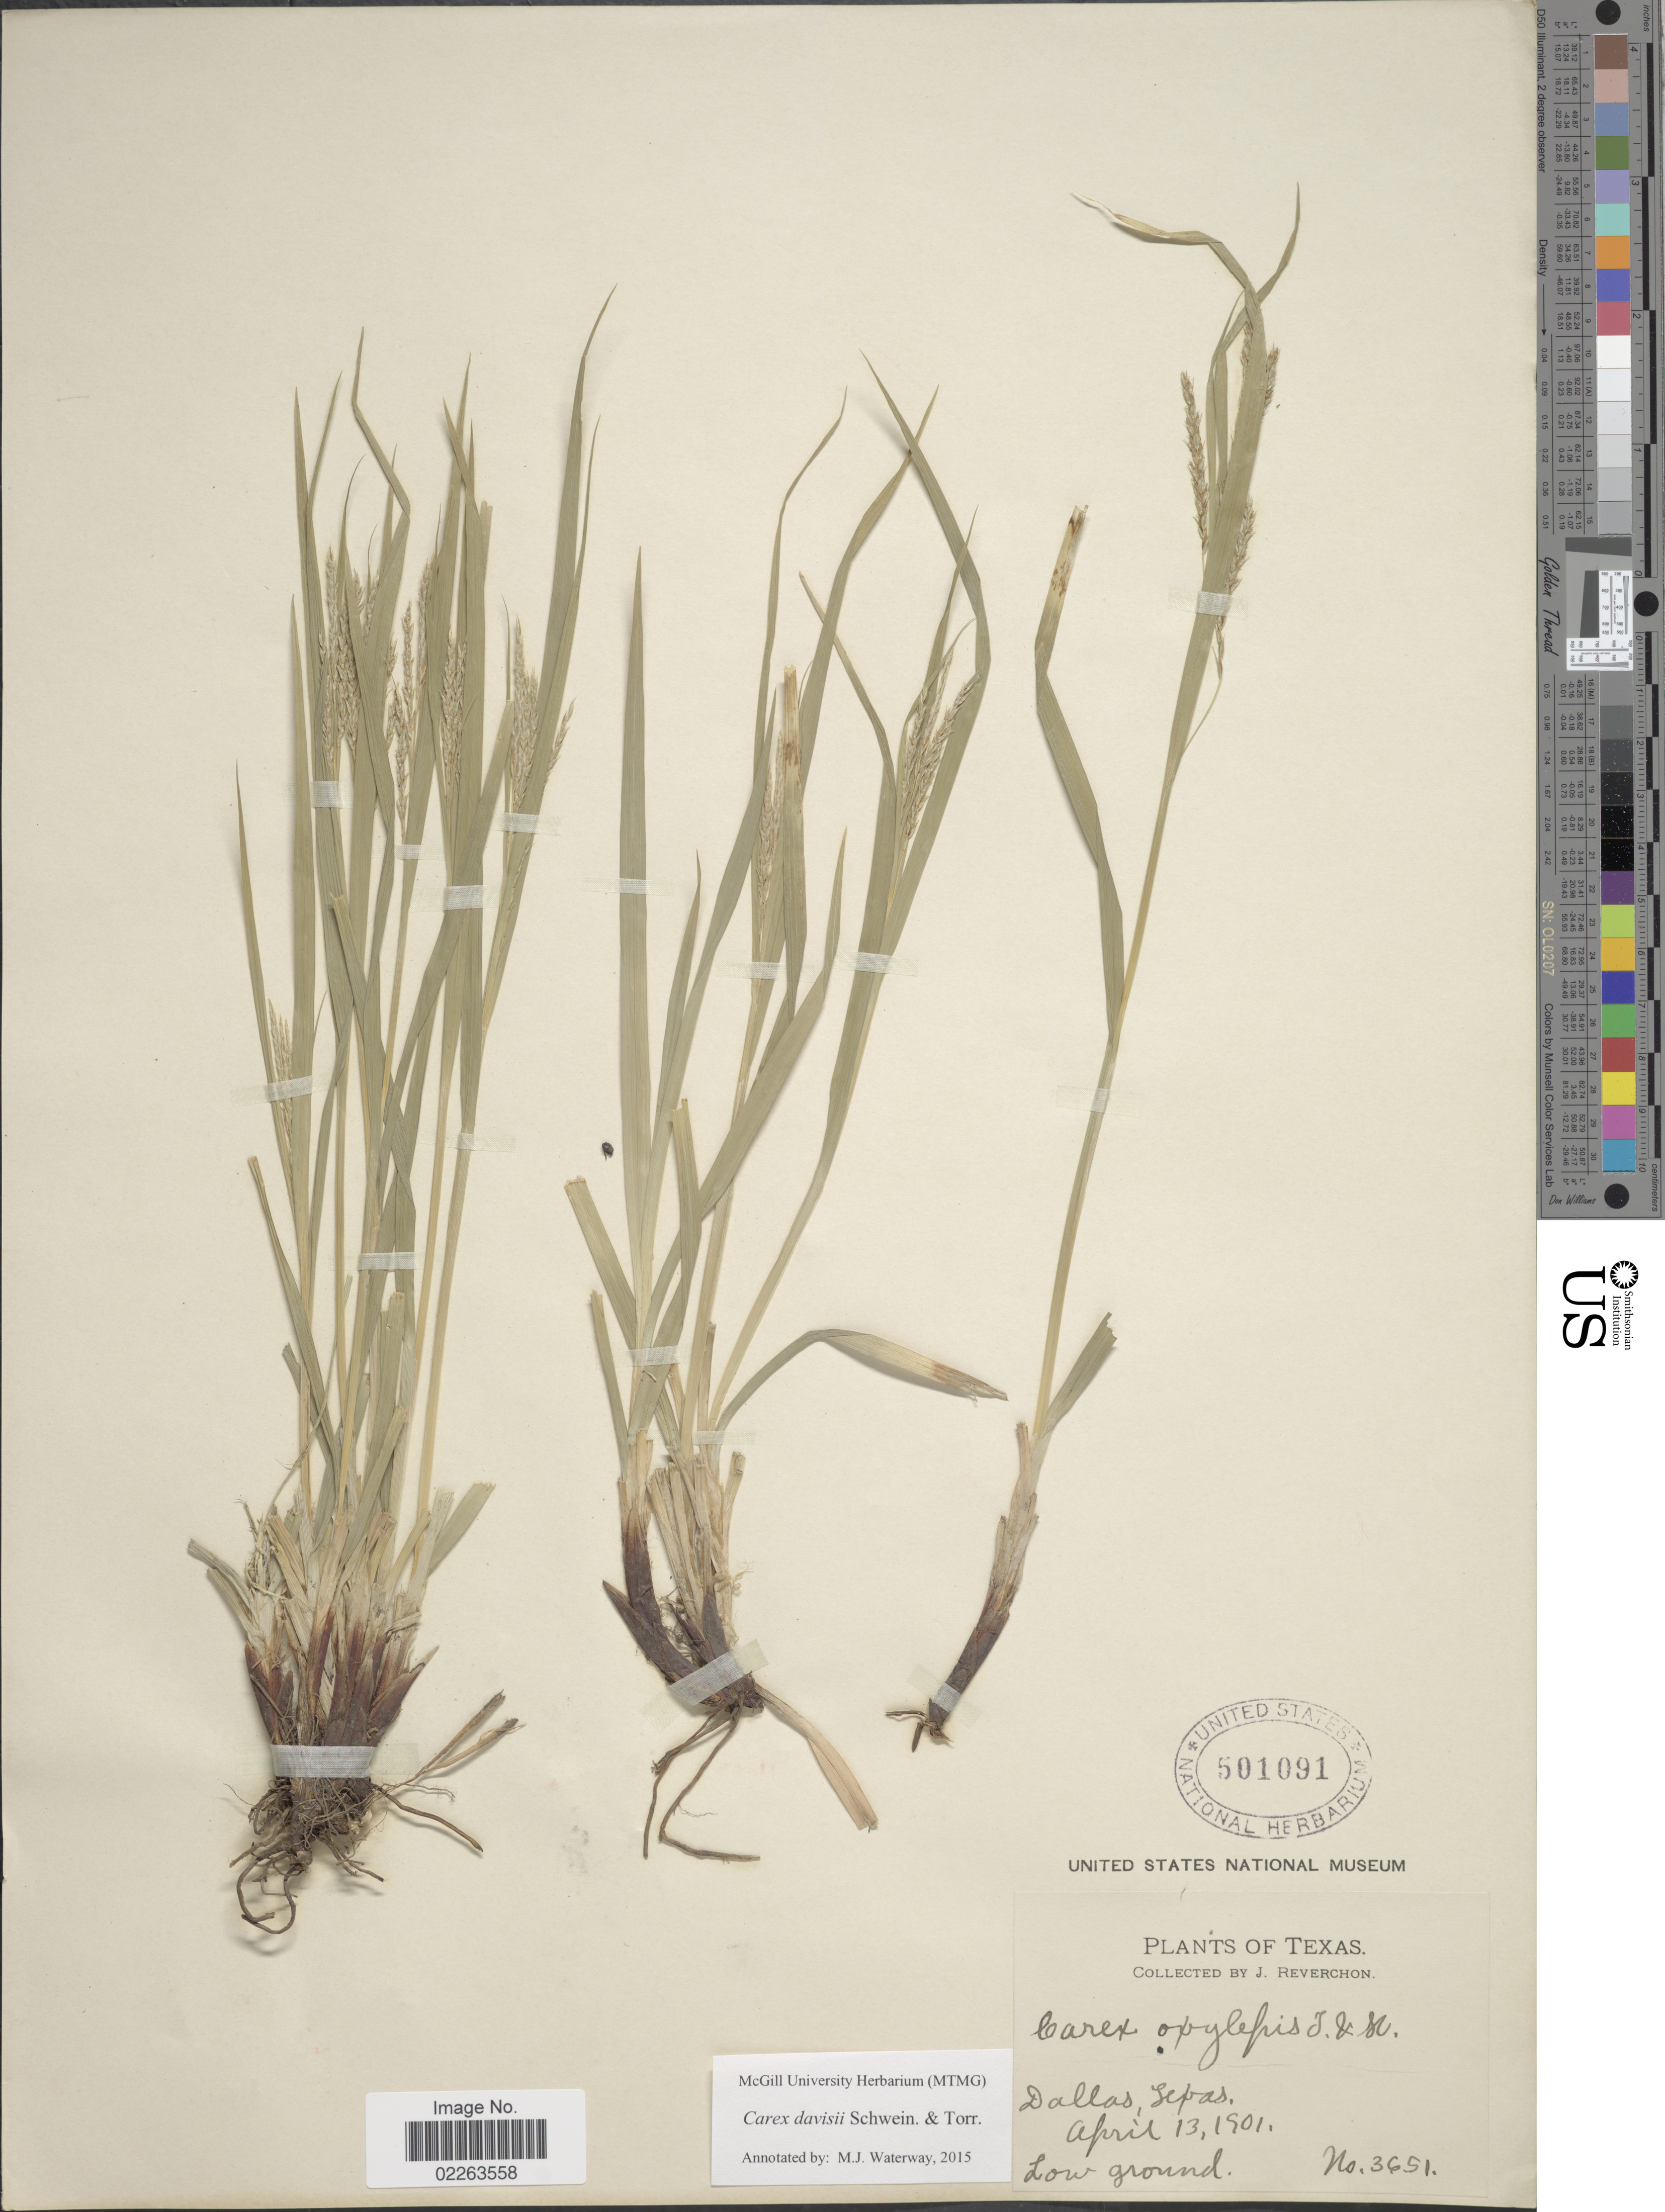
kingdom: Plantae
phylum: Tracheophyta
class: Liliopsida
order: Poales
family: Cyperaceae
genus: Carex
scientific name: Carex davisii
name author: Schwein. & Torr.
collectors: J. Reverchon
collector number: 3651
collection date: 1901-04-13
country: United States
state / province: Texas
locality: Dallas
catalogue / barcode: US 501091